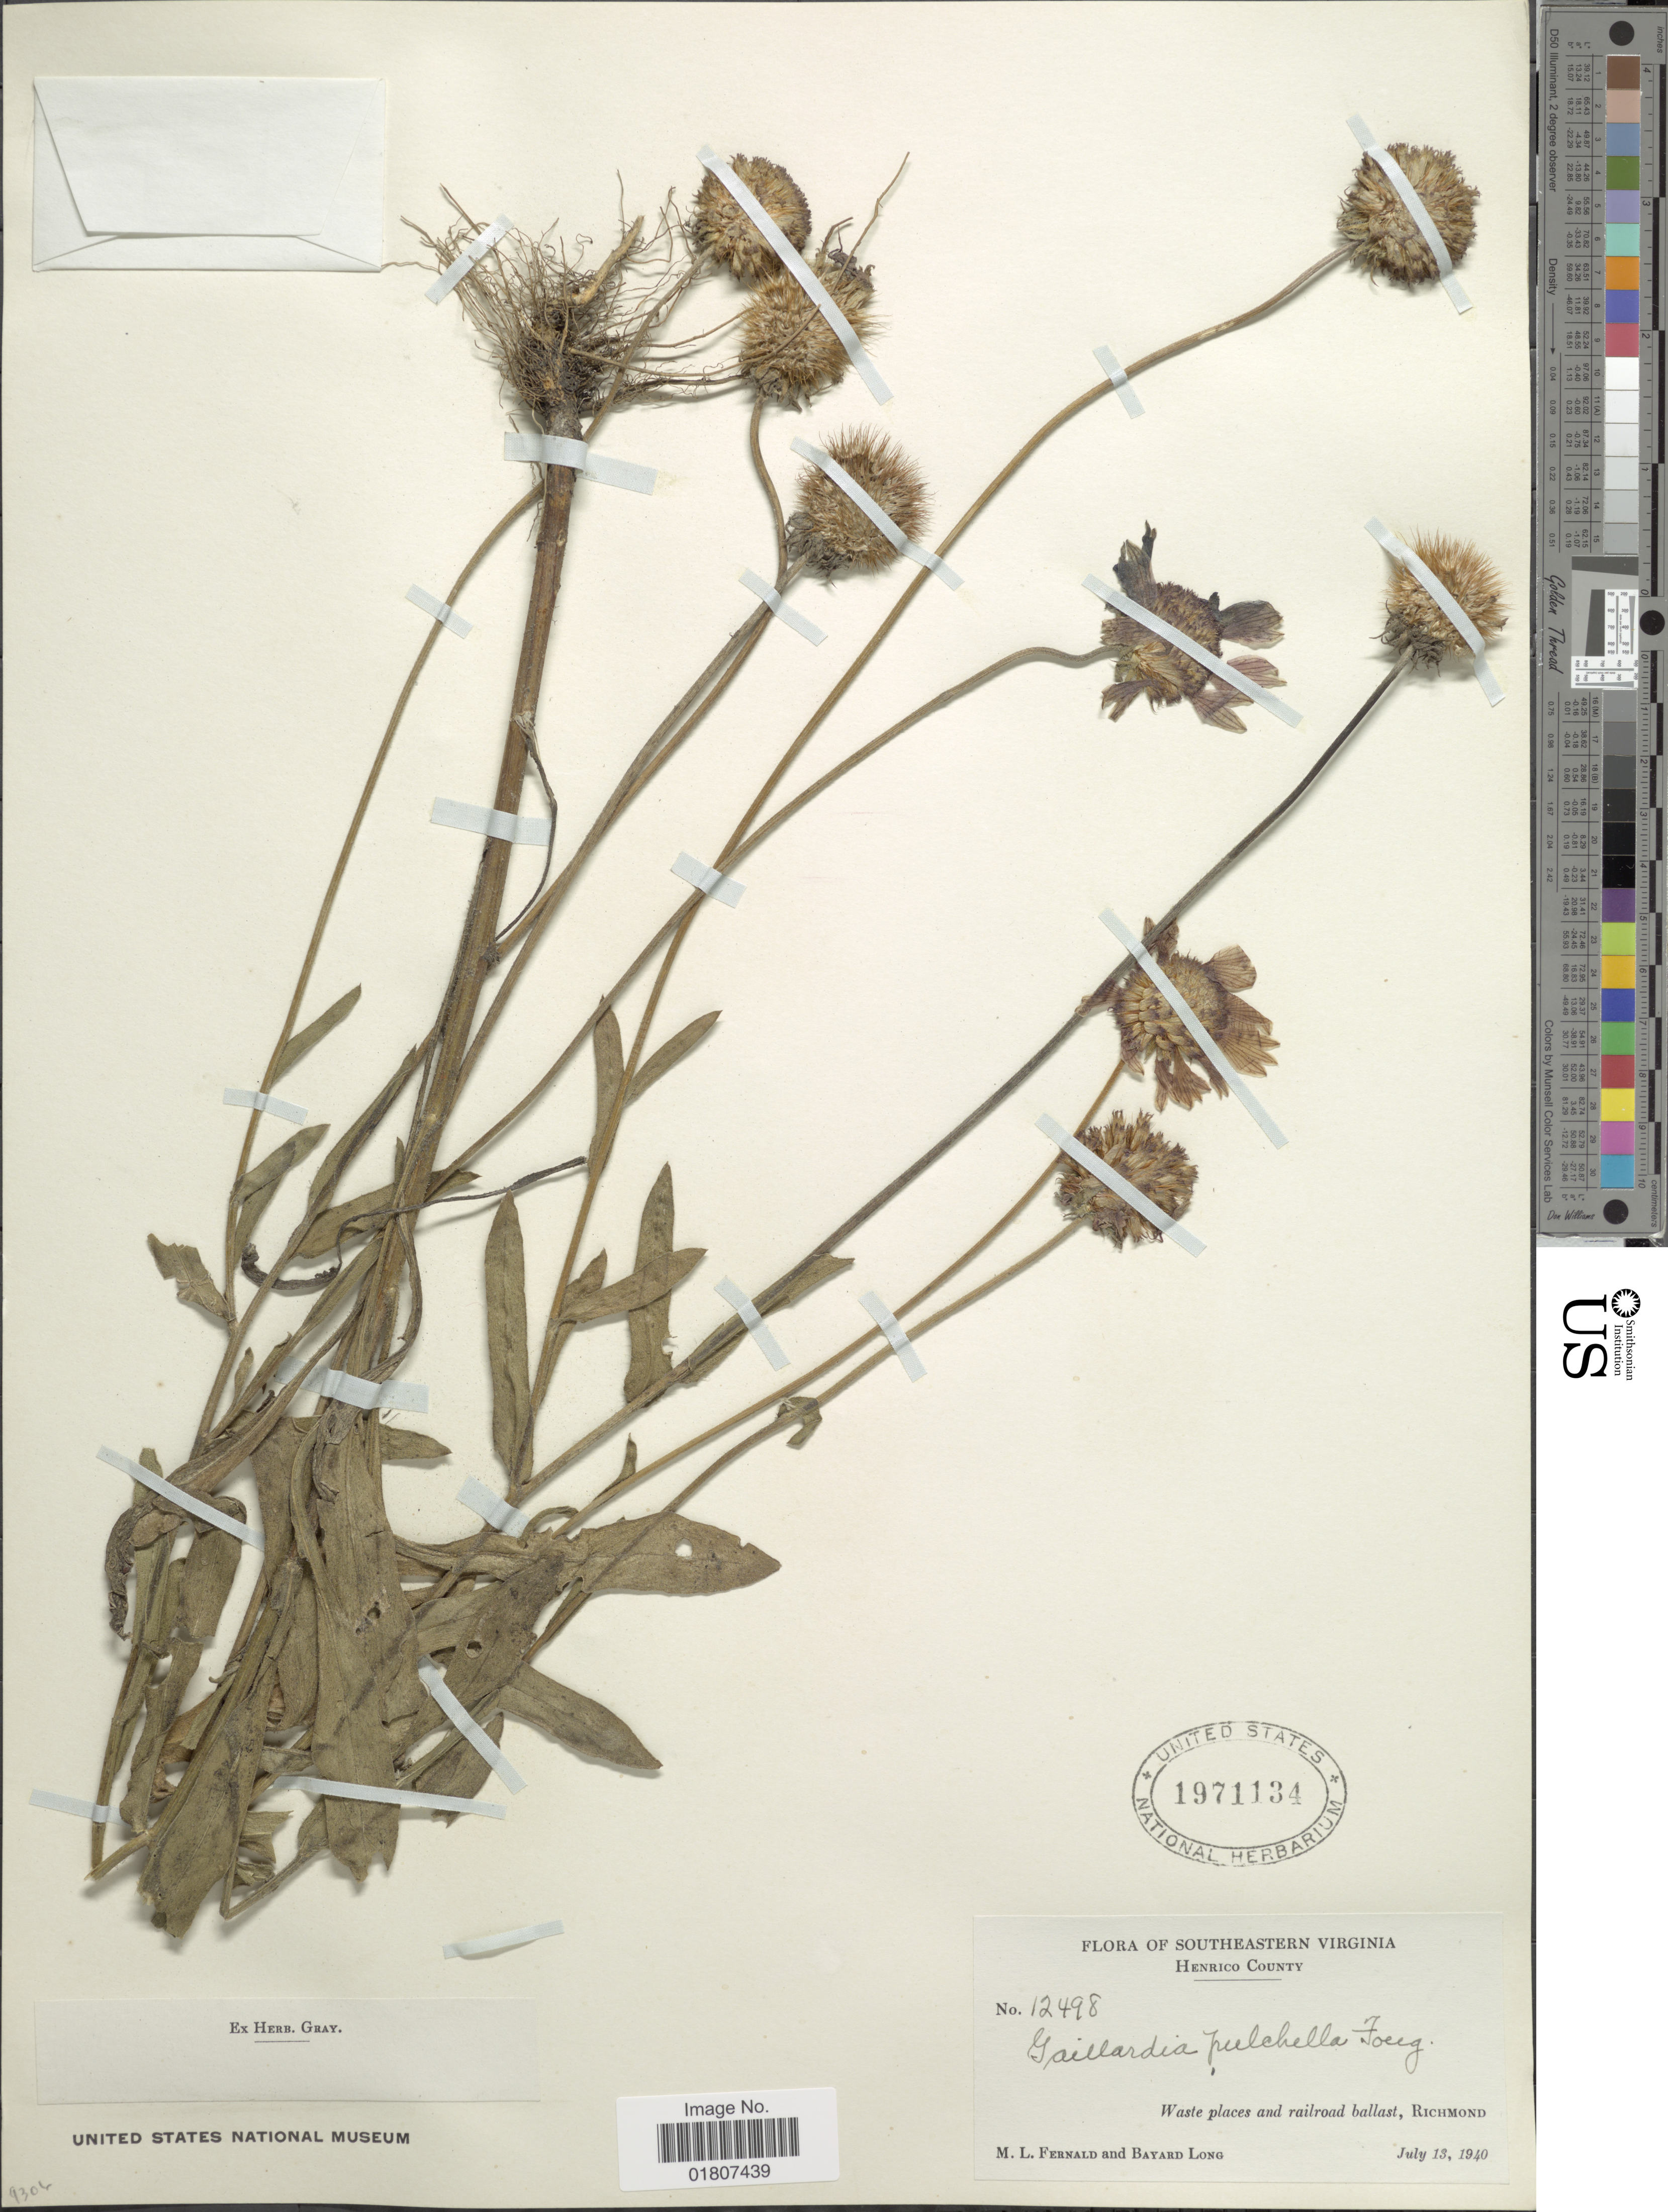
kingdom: Plantae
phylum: Tracheophyta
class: Magnoliopsida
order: Asterales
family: Asteraceae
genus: Gaillardia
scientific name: Gaillardia pulchella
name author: Foug.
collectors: M. L. Fernald & B. Long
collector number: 12498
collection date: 1940-07-13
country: United States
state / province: Virginia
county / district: City of Richmond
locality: Southeastern Virginia. Henrico County. Richmond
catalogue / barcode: US 1971134